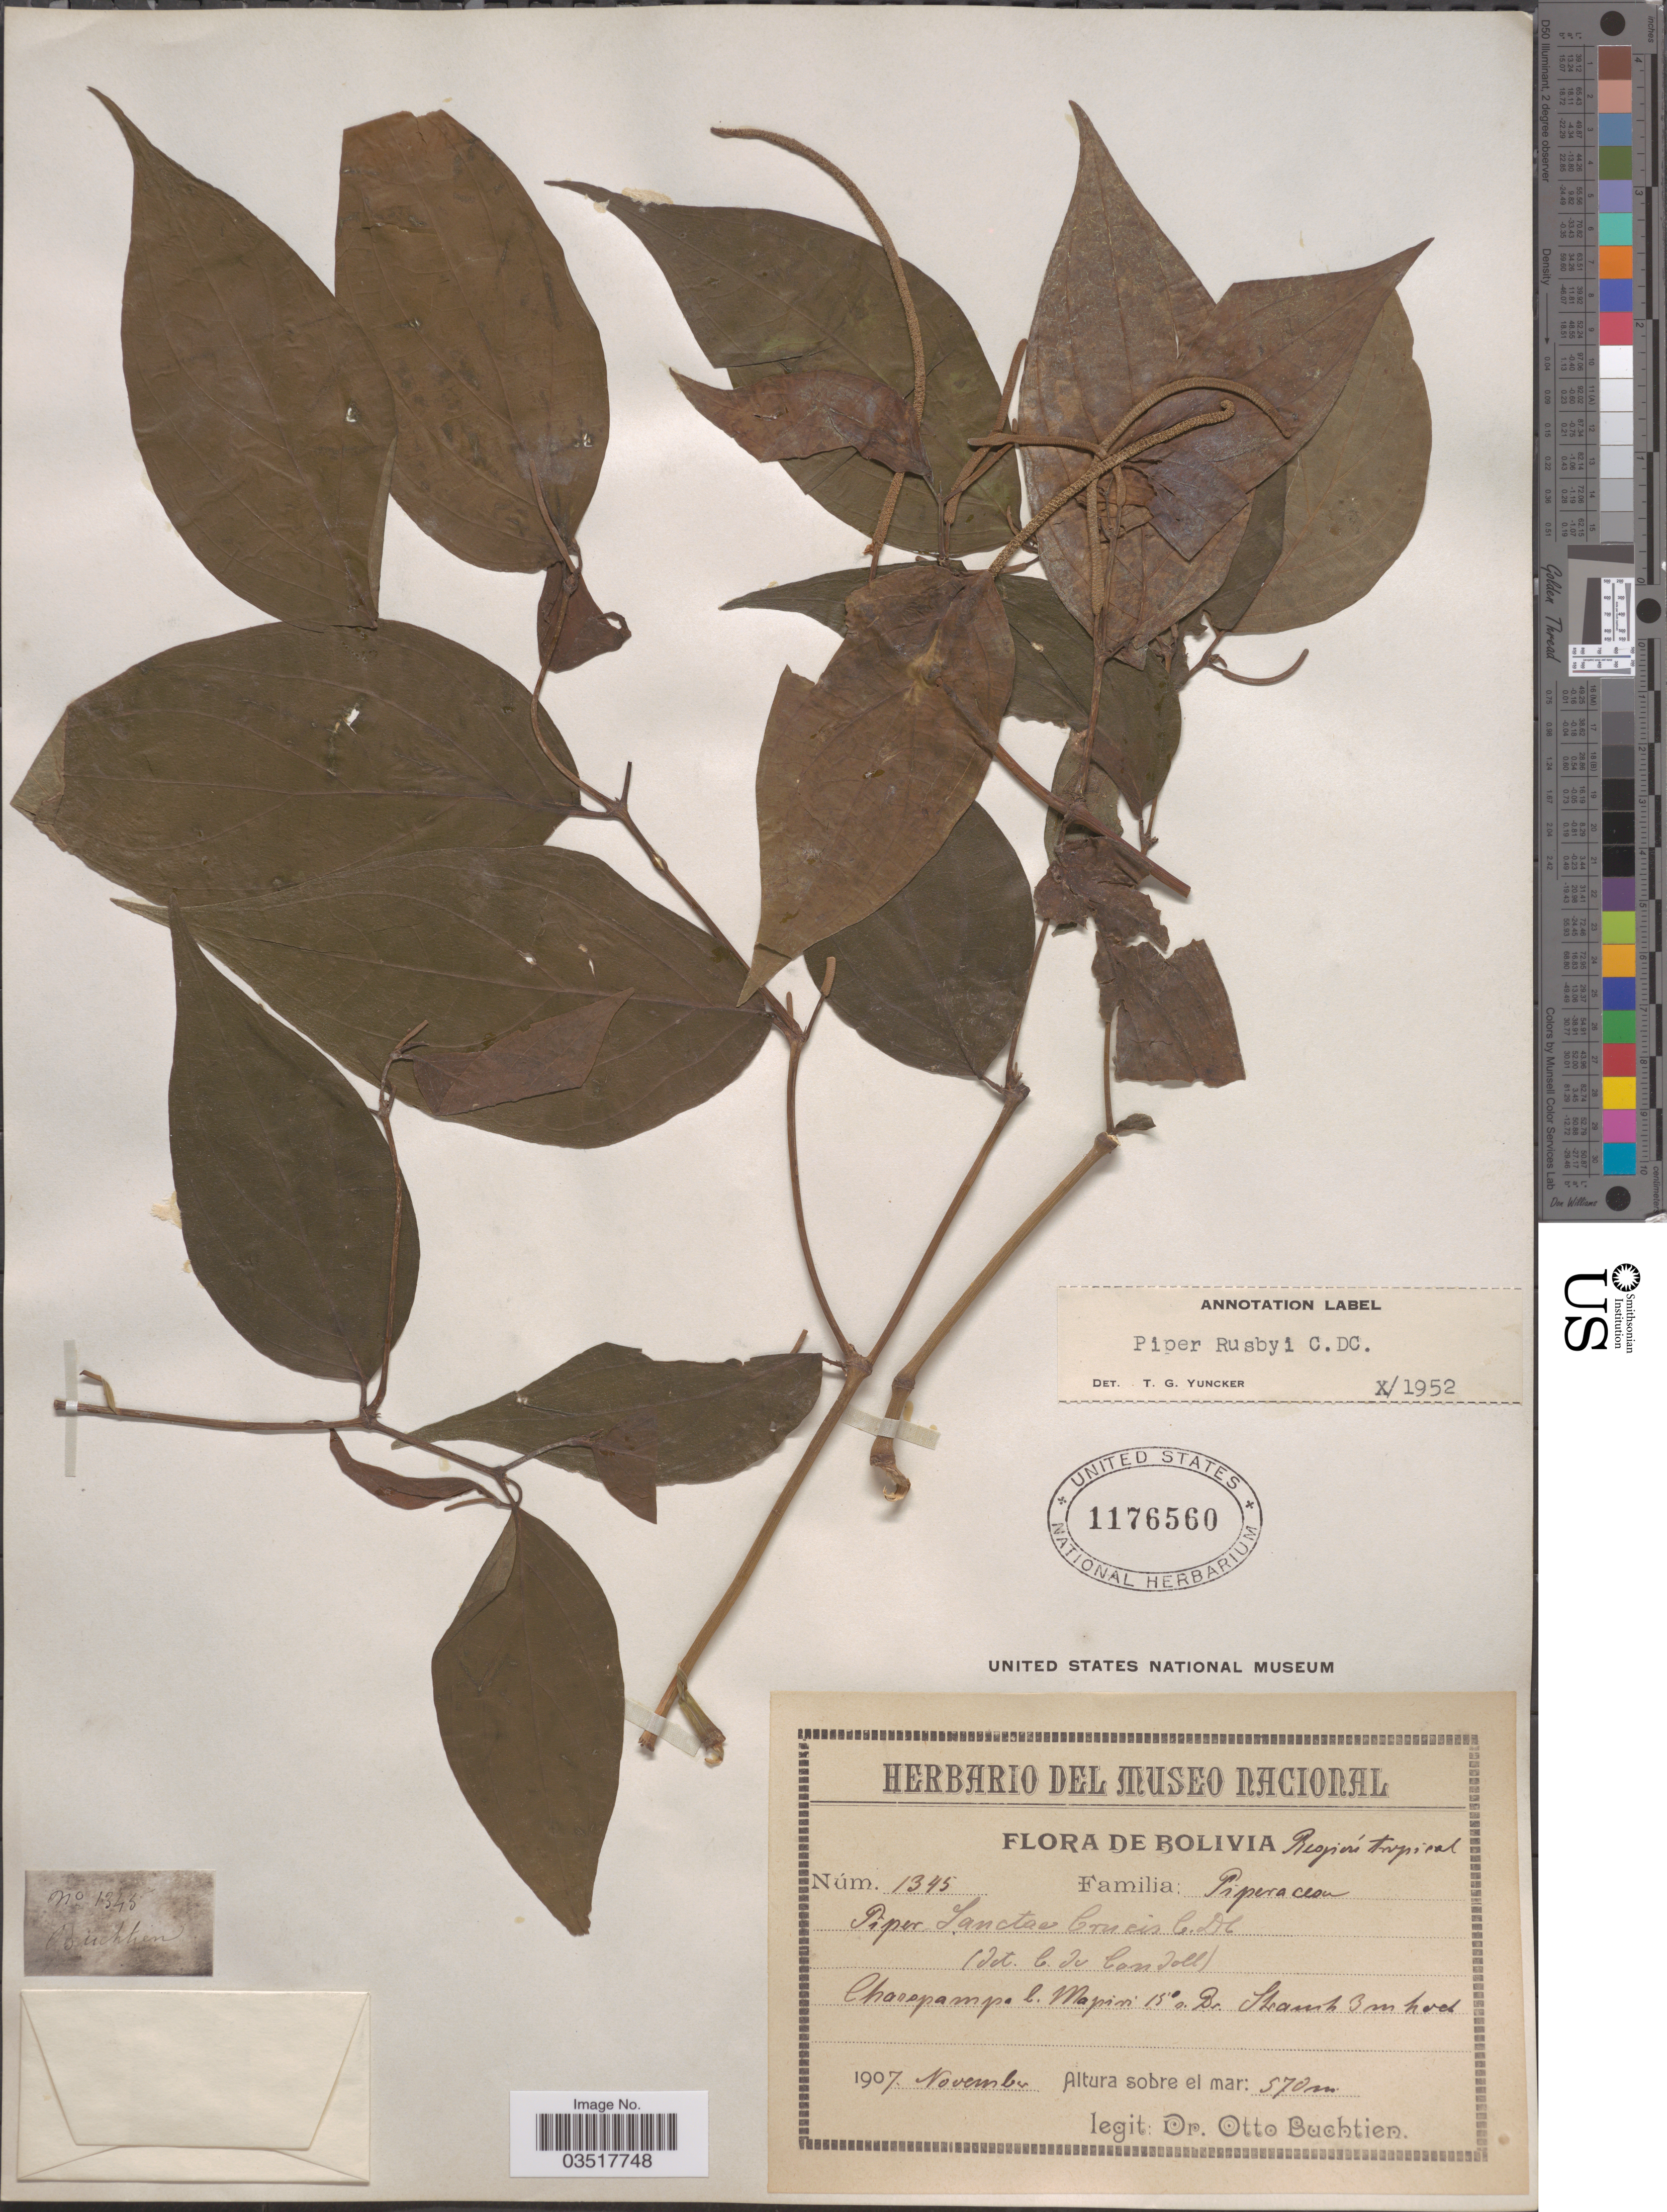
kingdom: Plantae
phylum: Tracheophyta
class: Magnoliopsida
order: Piperales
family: Piperaceae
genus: Piper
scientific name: Piper rusbyi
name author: C. DC.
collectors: O. Buchtien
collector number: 1345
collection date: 1907-11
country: Bolivia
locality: Región tropical. Charopampa b. Mapiri.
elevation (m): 570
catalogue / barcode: US 1176560